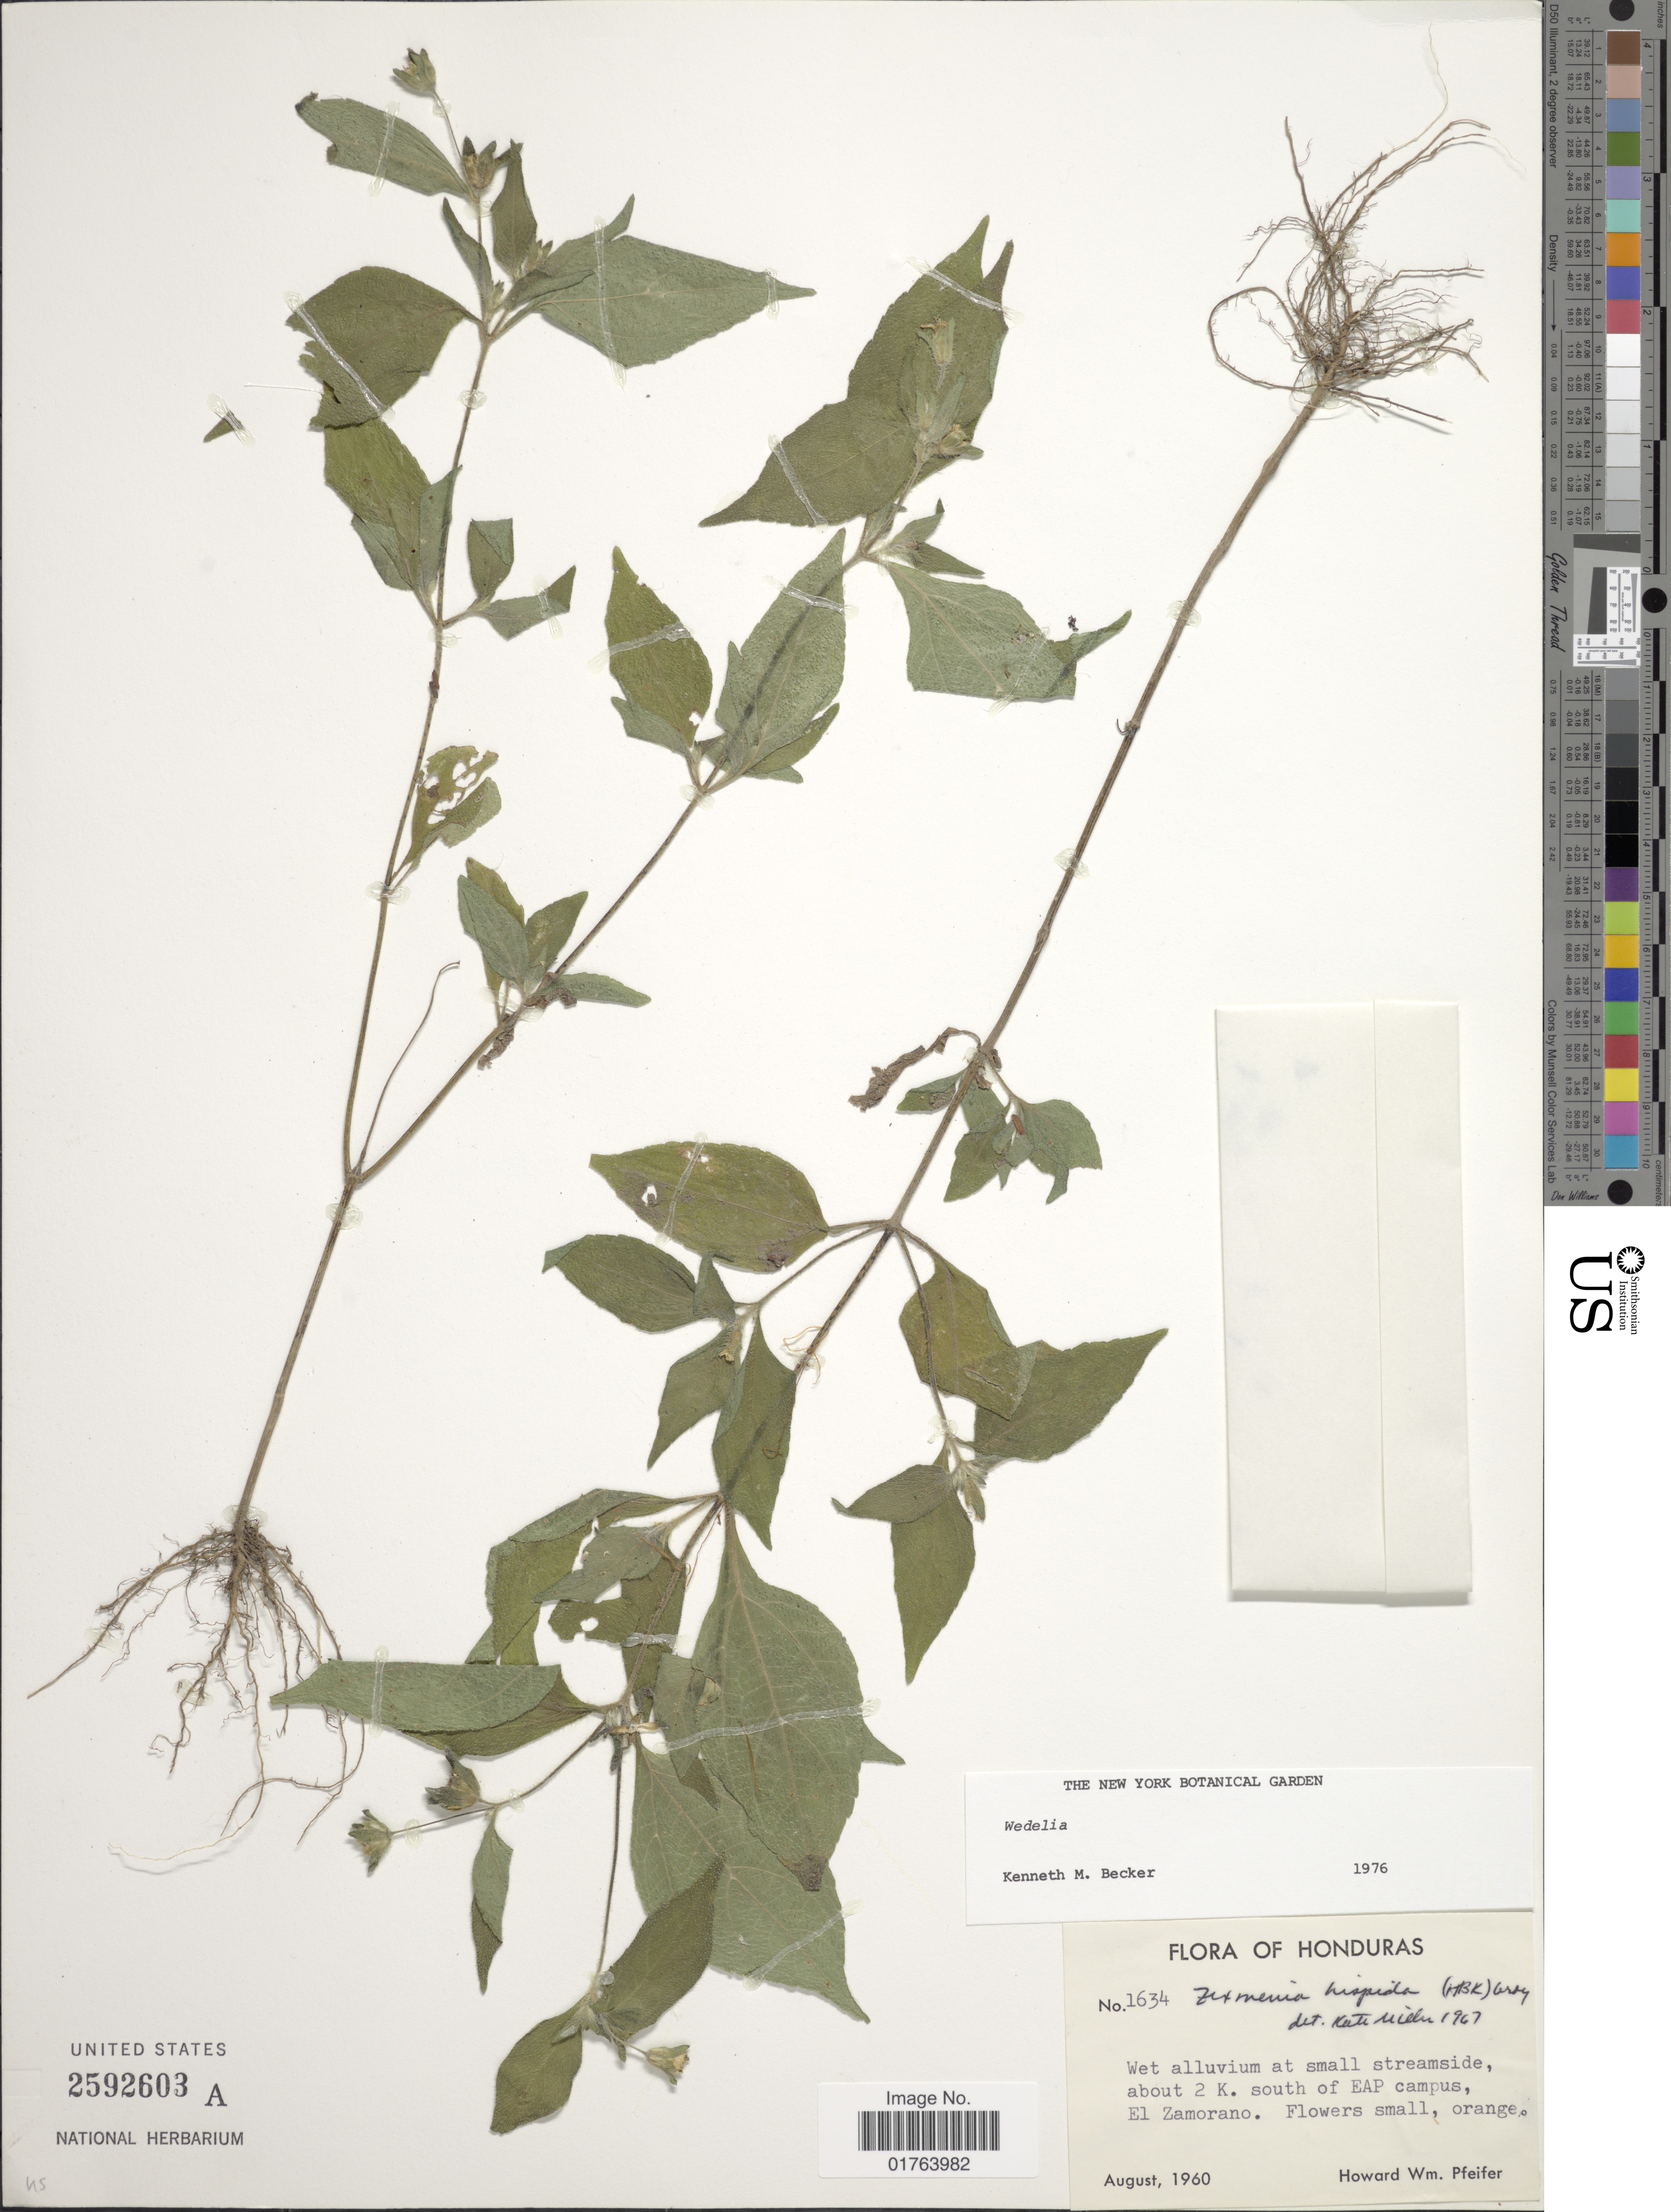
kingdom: Plantae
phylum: Tracheophyta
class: Magnoliopsida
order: Asterales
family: Asteraceae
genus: Wedelia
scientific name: Wedelia acapulcensis var. hispida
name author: (Kunth) Strother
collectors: H. W. Pfeifer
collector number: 1634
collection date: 1960-08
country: Honduras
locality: About 2 K. south of EAP campus, El Zamorano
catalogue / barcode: US 2592603A